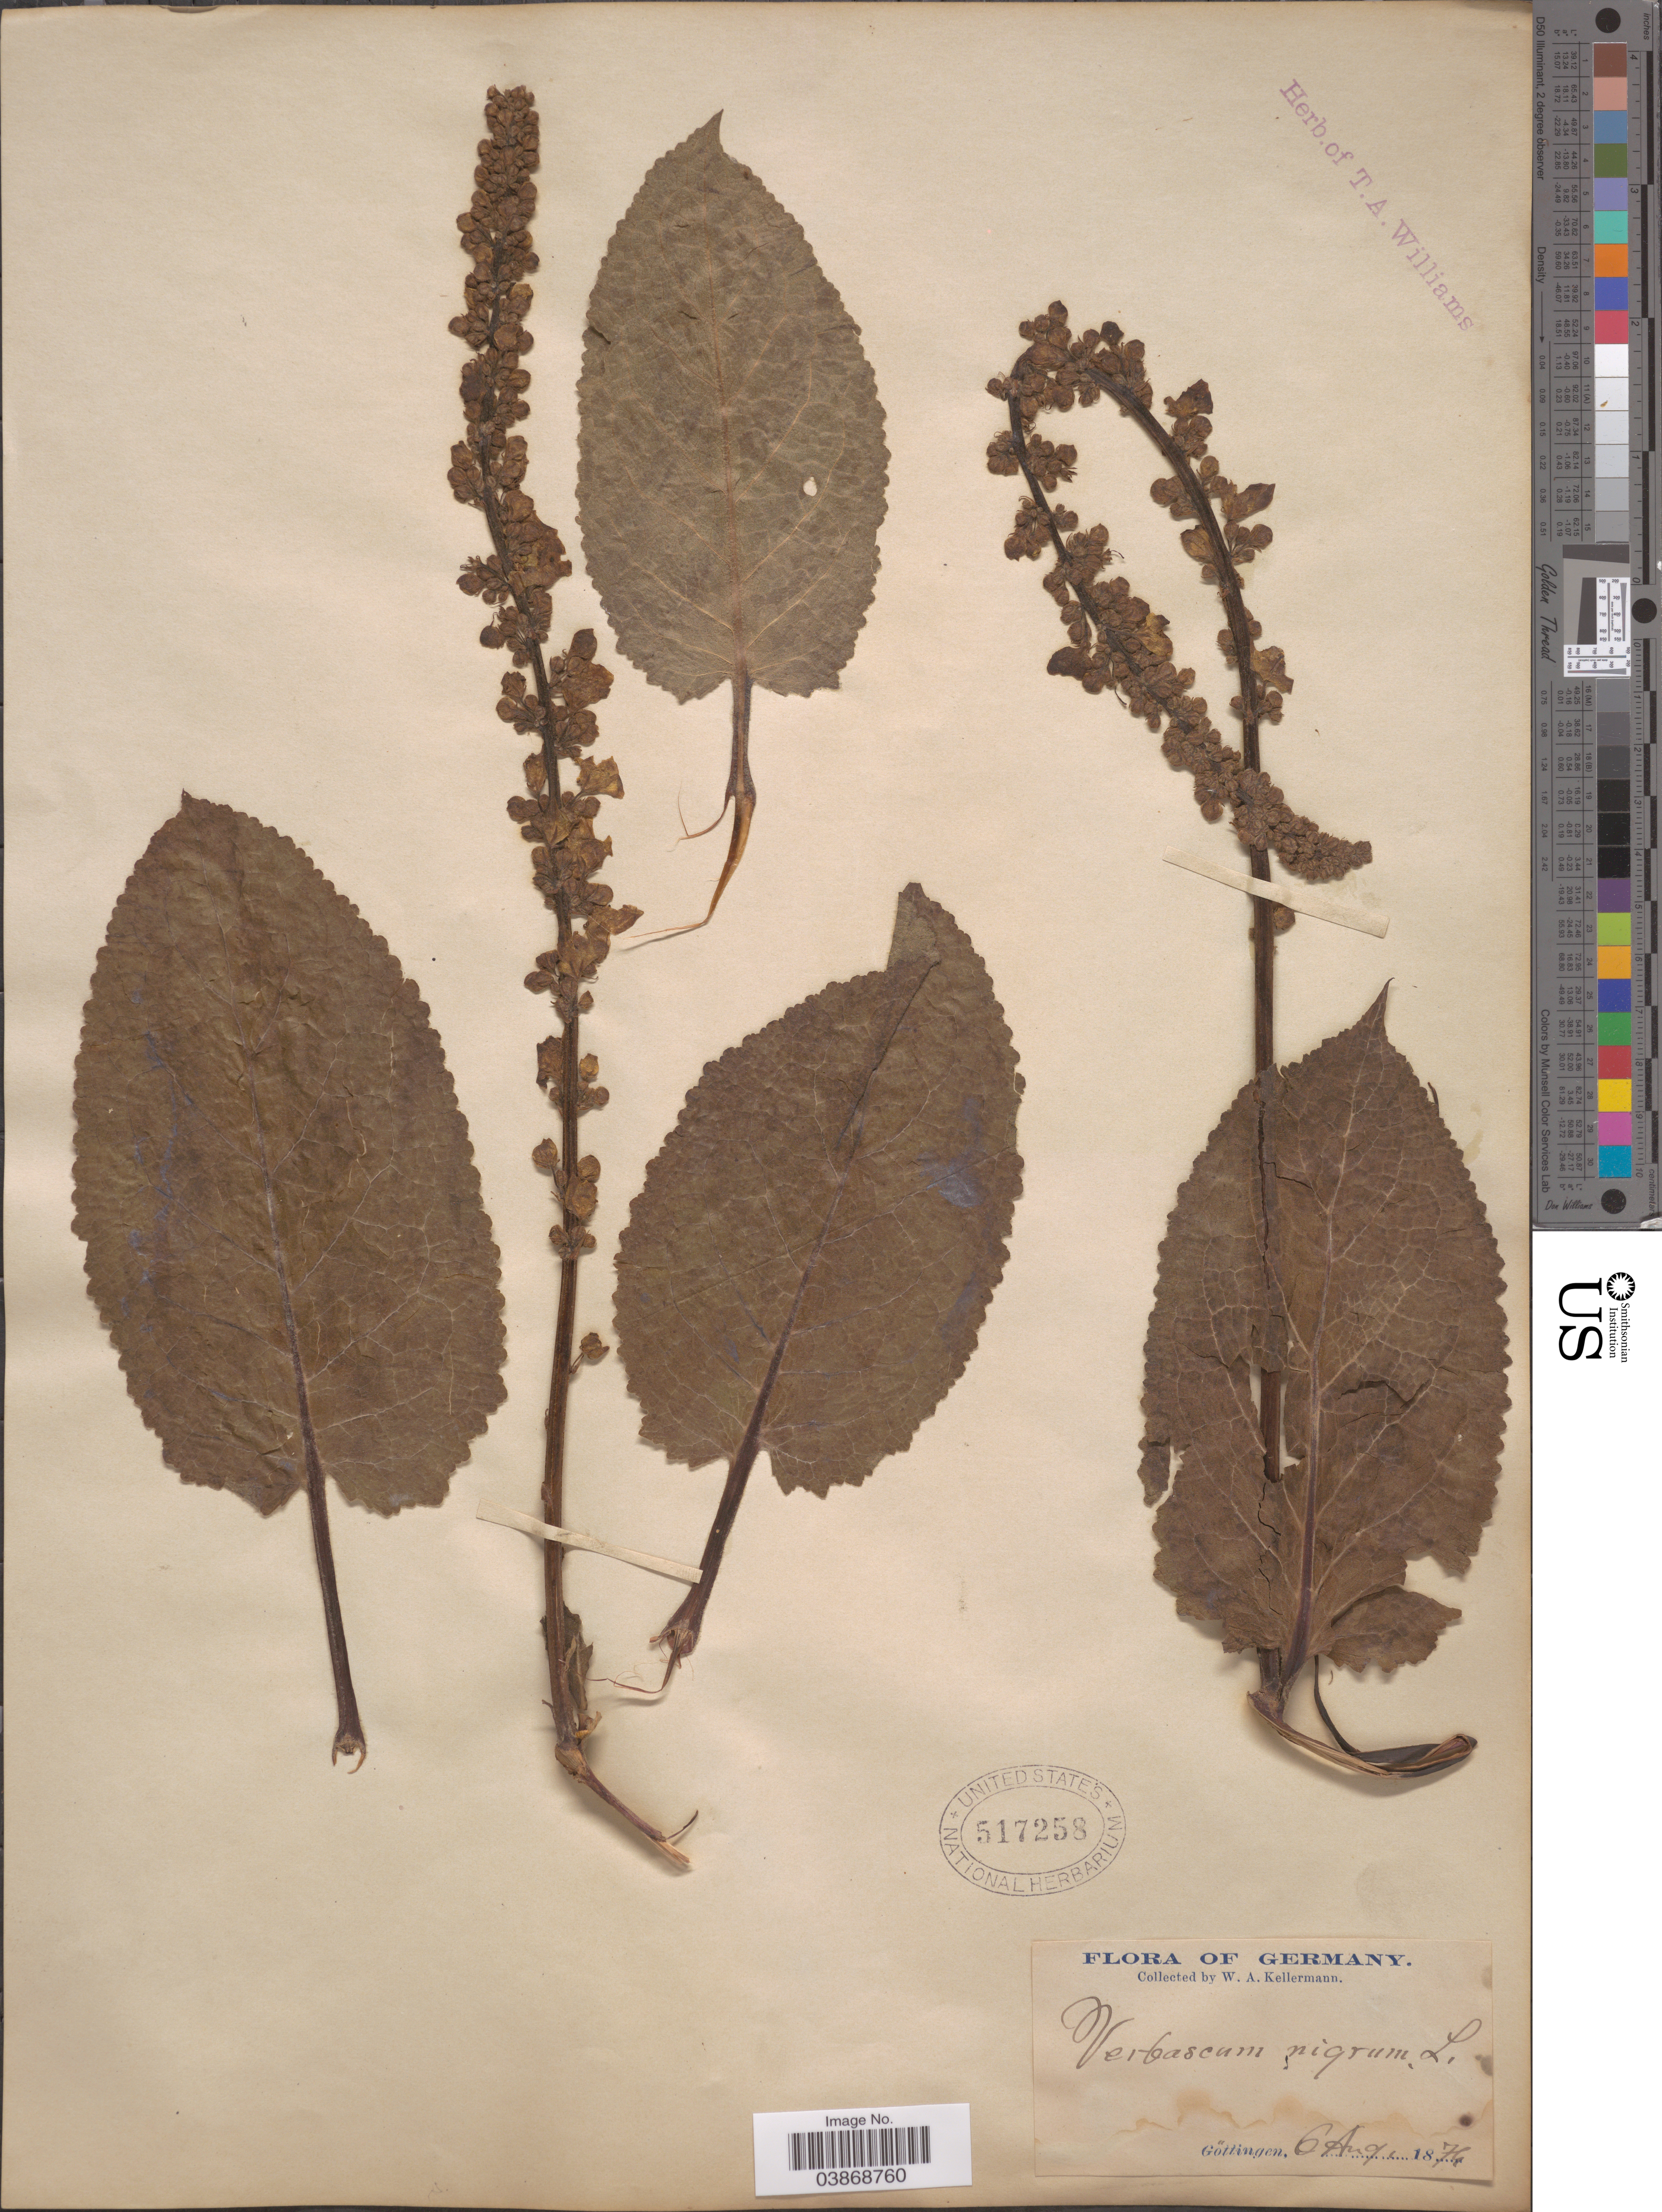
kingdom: Plantae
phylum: Tracheophyta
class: Magnoliopsida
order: Lamiales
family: Scrophulariaceae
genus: Verbascum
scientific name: Verbascum nigrum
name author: L.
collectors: W. Kellerman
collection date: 1874-08-06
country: Germany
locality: Göttingen.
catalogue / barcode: US 517258